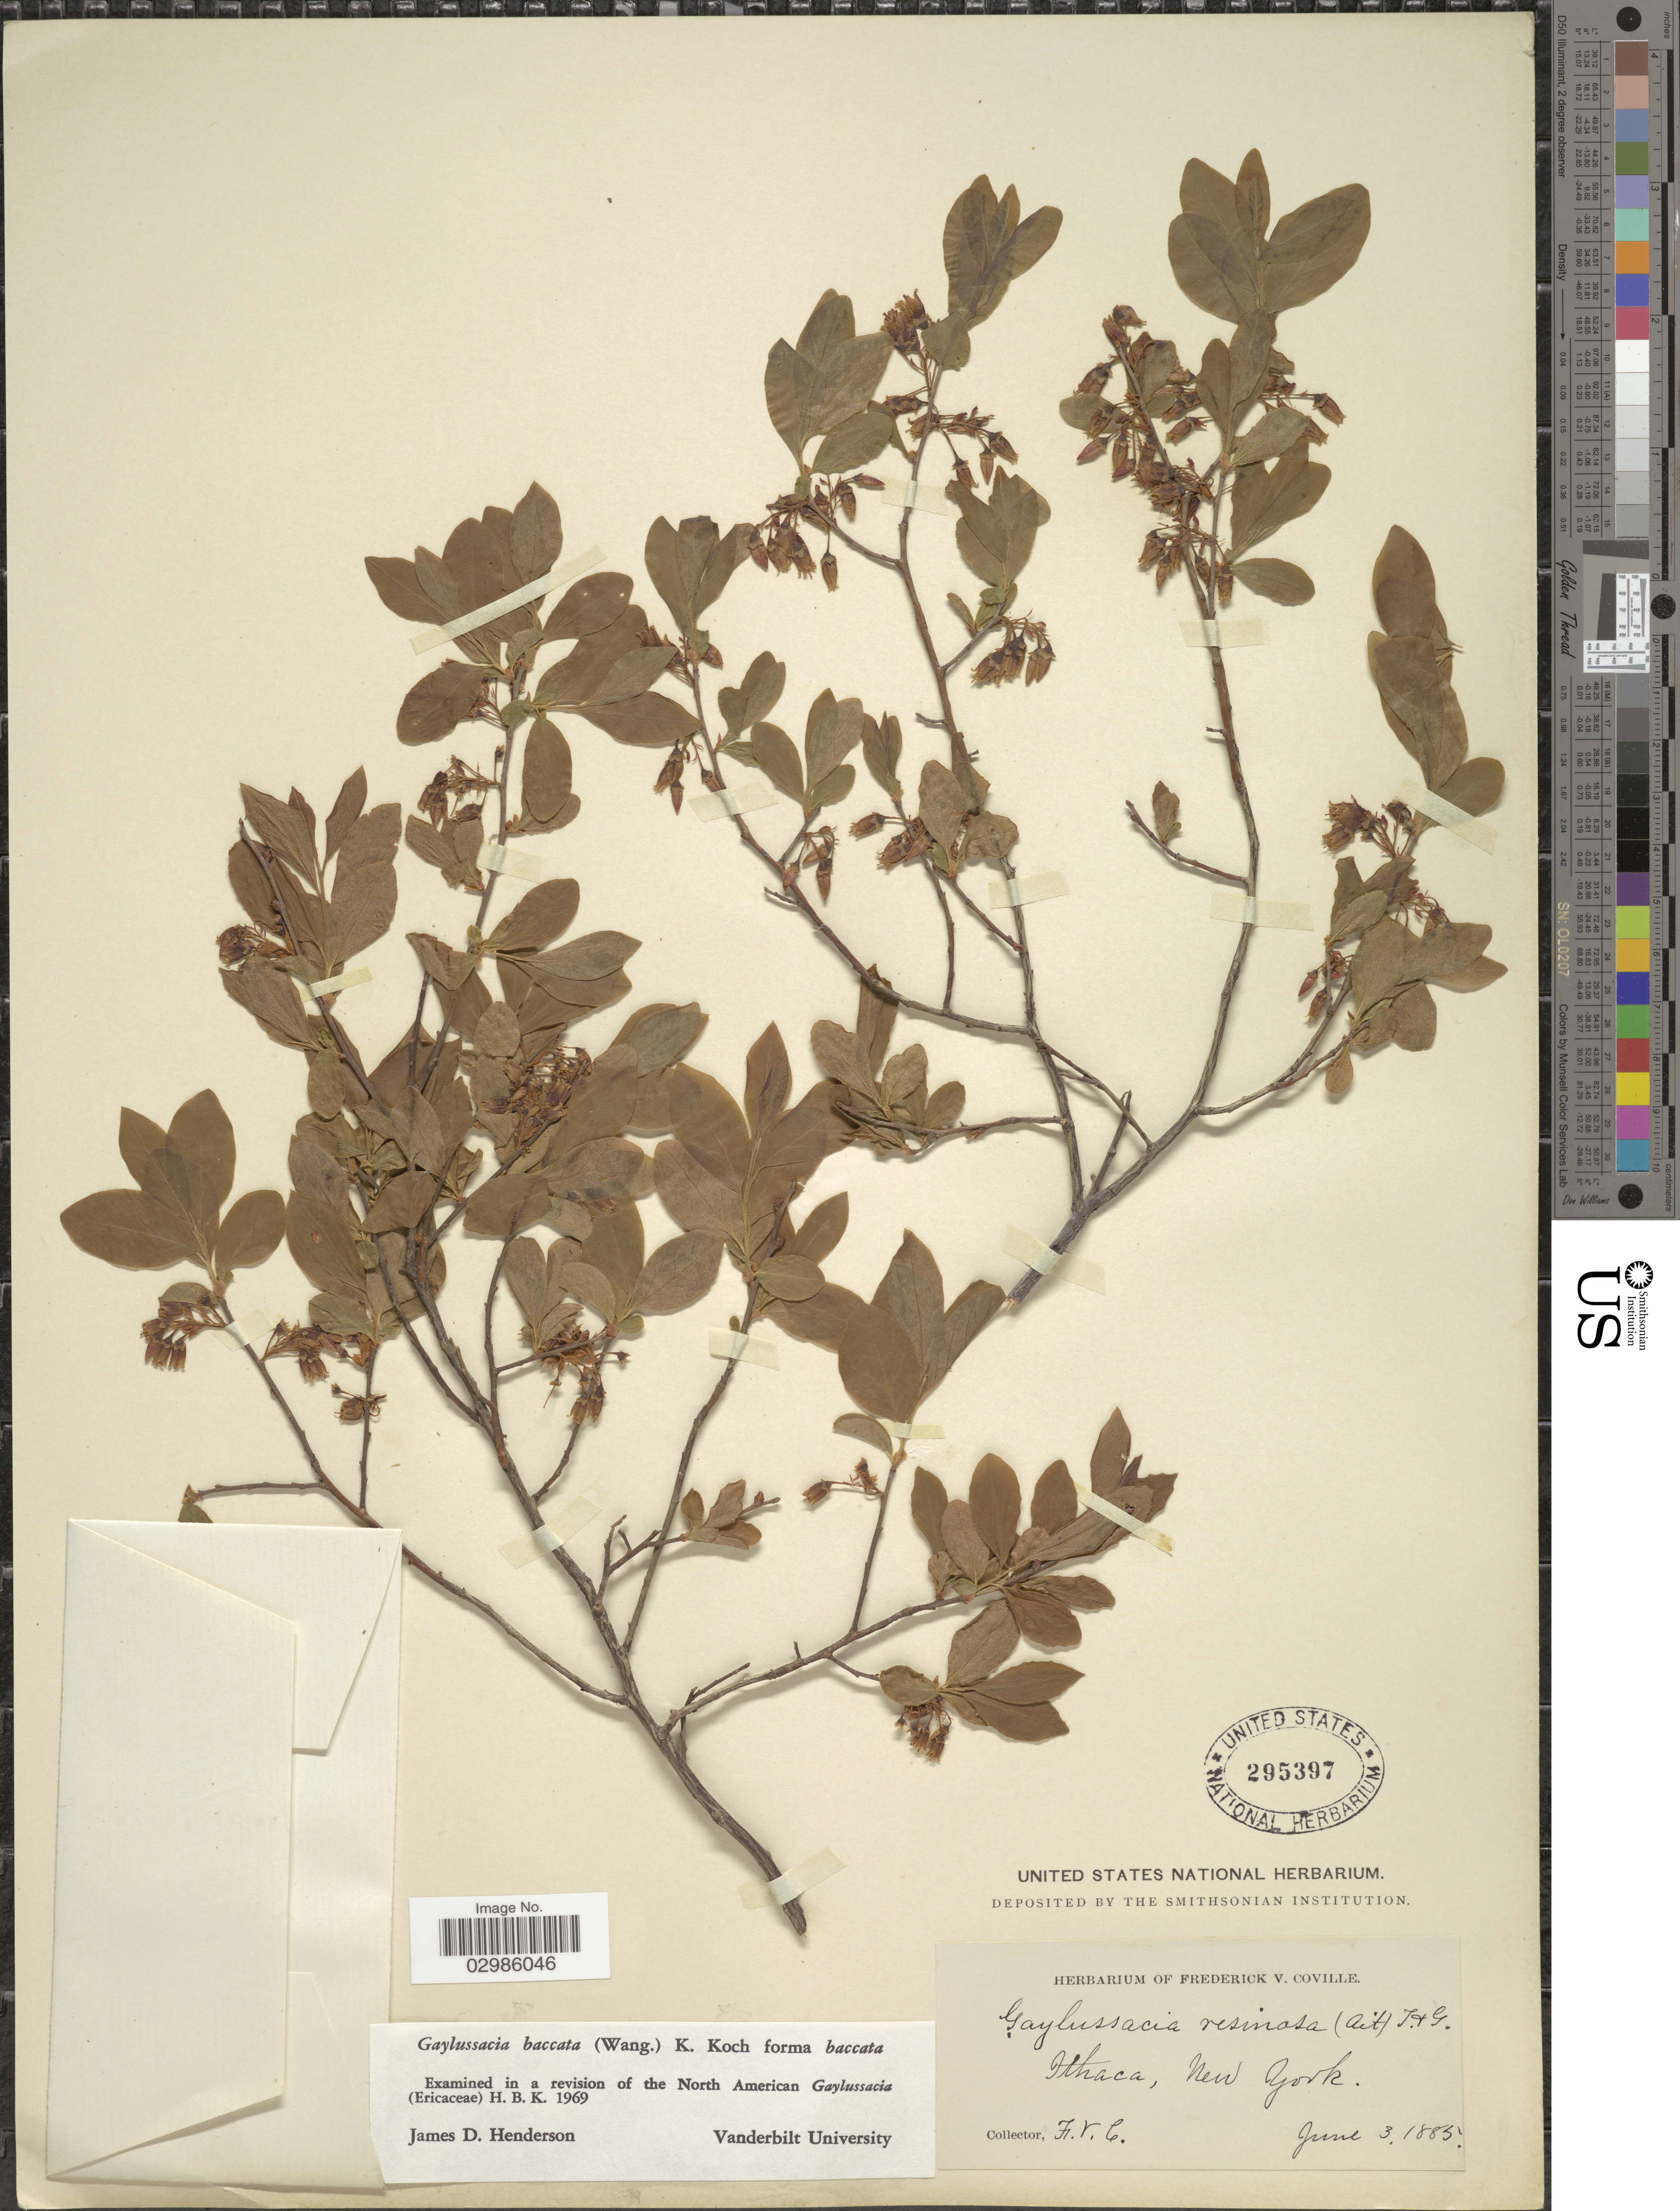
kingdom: Plantae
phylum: Tracheophyta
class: Magnoliopsida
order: Ericales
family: Ericaceae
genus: Gaylussacia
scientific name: Gaylussacia baccata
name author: (Wangenh.) K. Koch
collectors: F. V. Coville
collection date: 1885-06-03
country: United States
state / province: New York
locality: Ithaca.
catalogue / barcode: US 295397